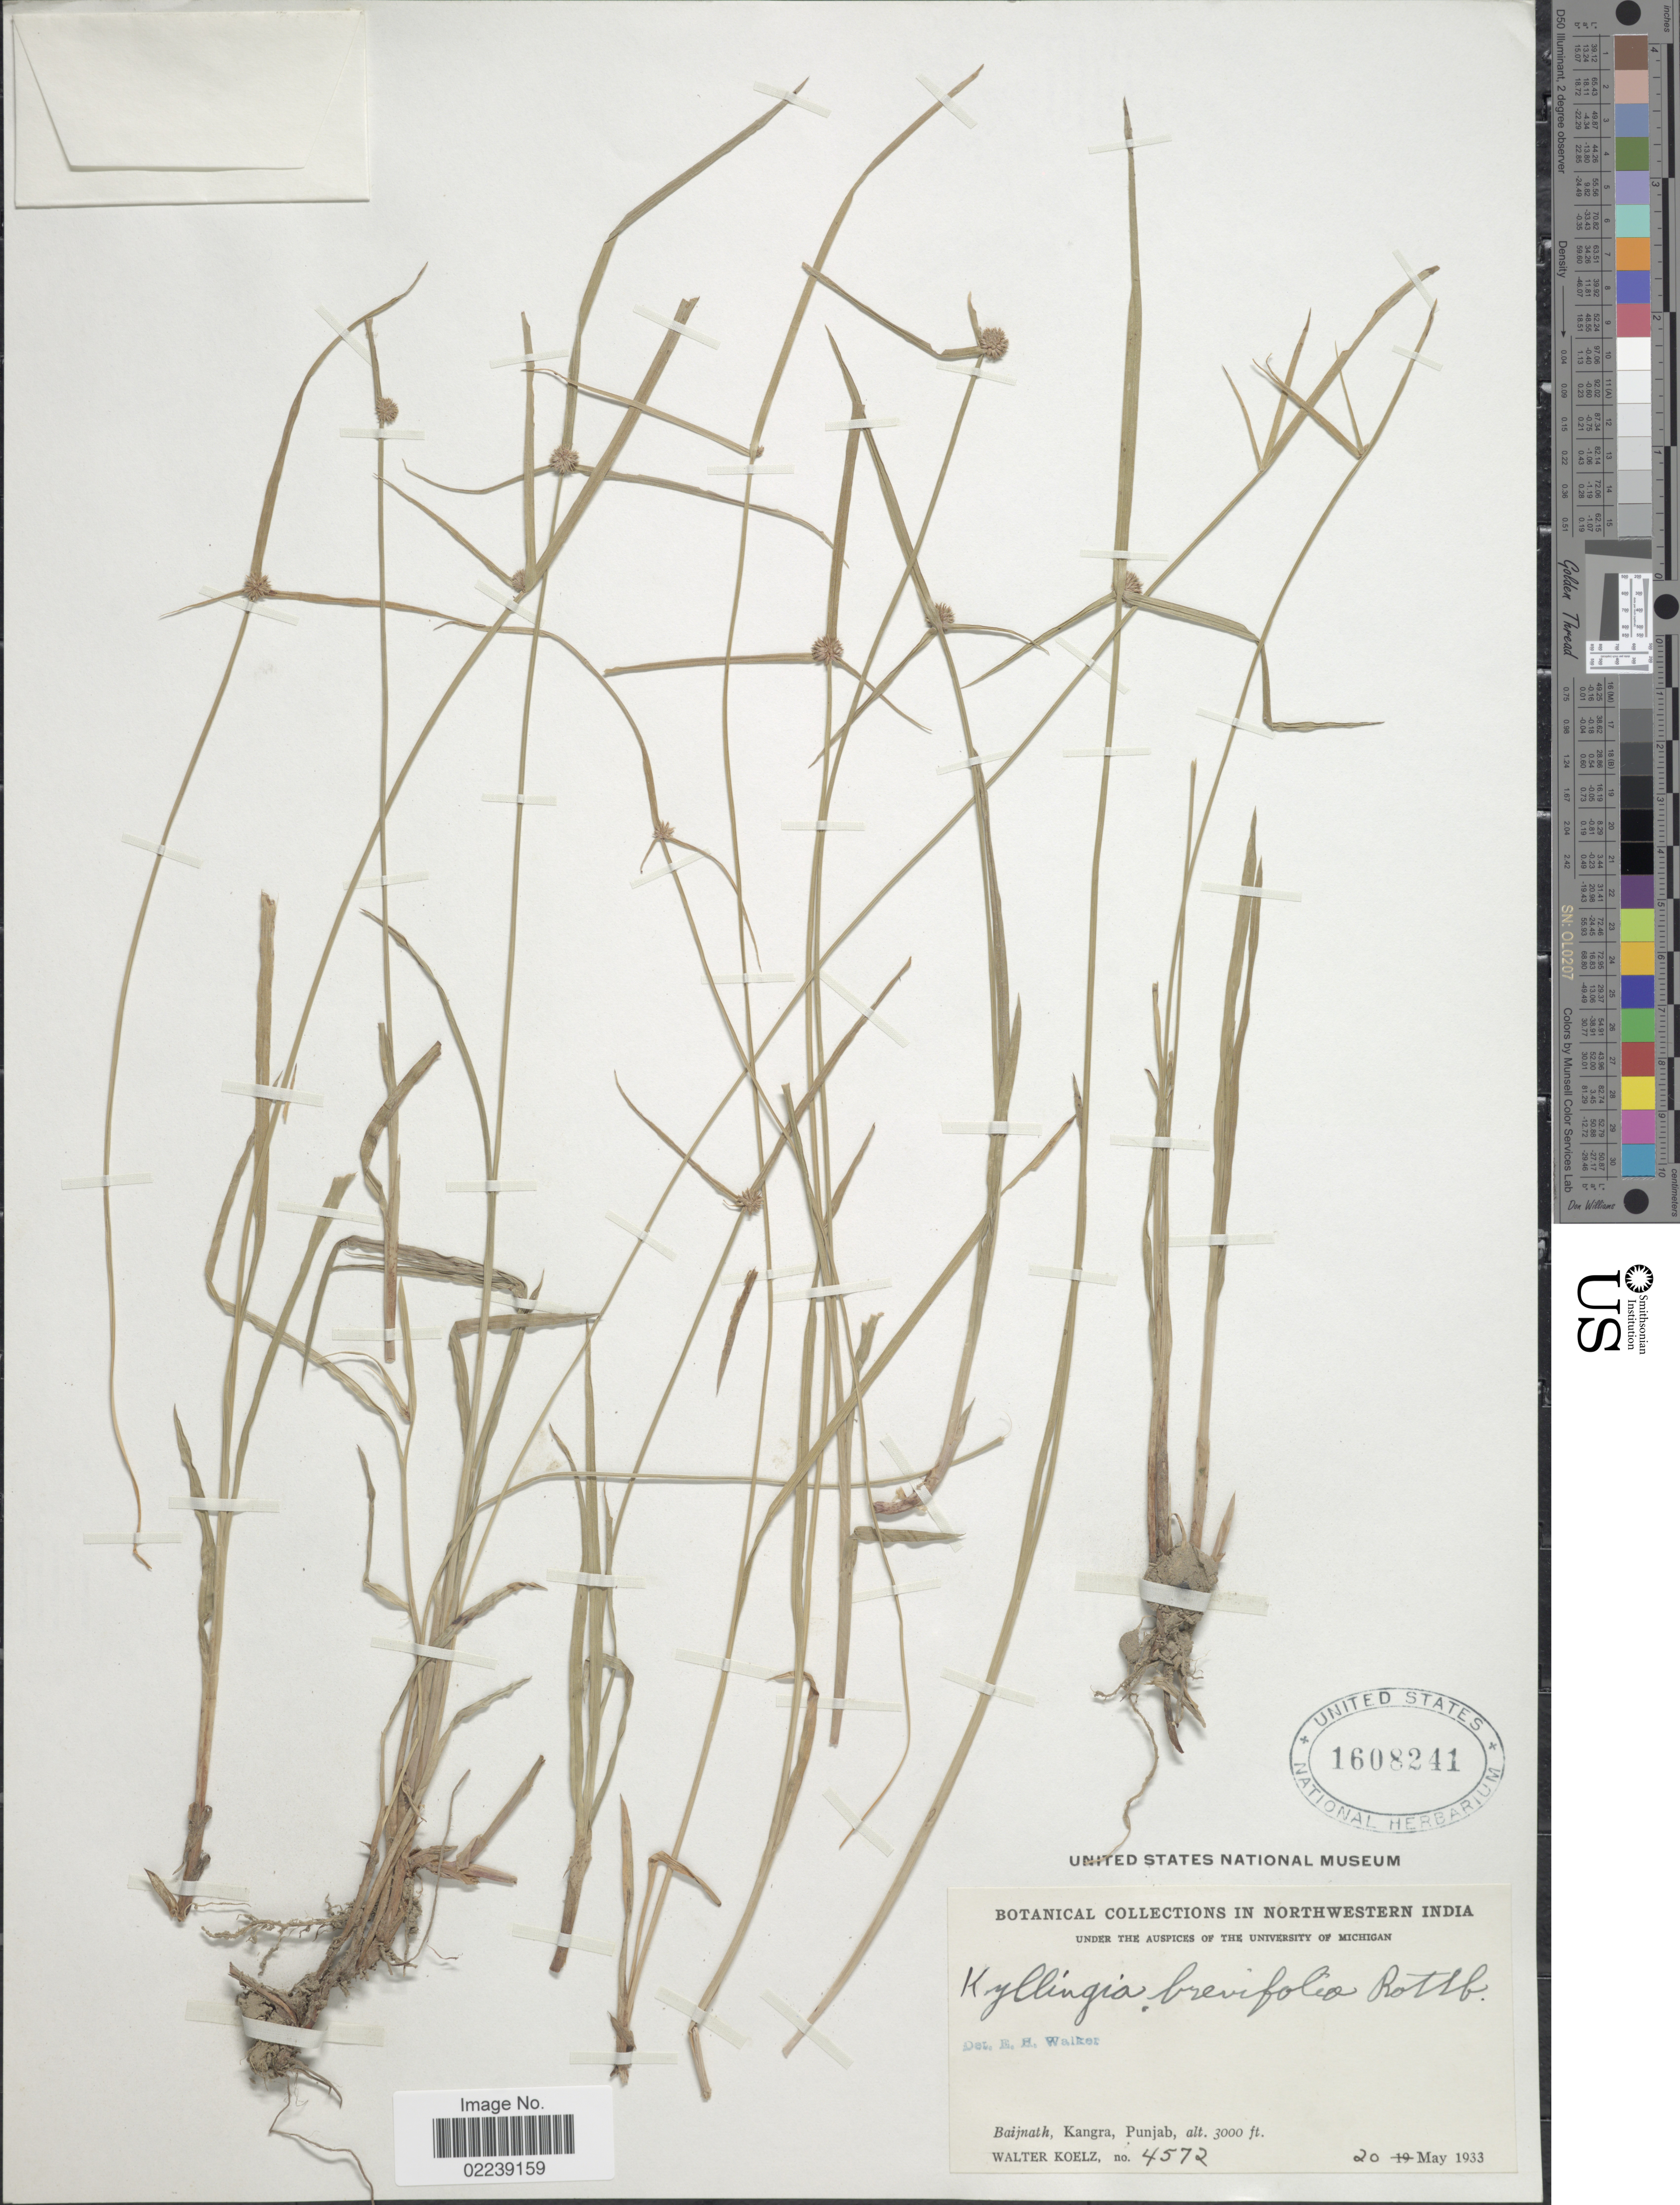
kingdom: Plantae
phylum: Tracheophyta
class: Liliopsida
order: Poales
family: Cyperaceae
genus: Cyperus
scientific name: Cyperus brevifolius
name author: (Rottb.) Hassk.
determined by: Strong, M. T., (US), Smithsonian Institution - National Museum of Natural History (UNITED STATES)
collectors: W. N. Koelz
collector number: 4572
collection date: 1933-05-20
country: India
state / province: Punjab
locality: Northwestern India, Baijnath, Kangra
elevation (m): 914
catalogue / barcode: US 1608241